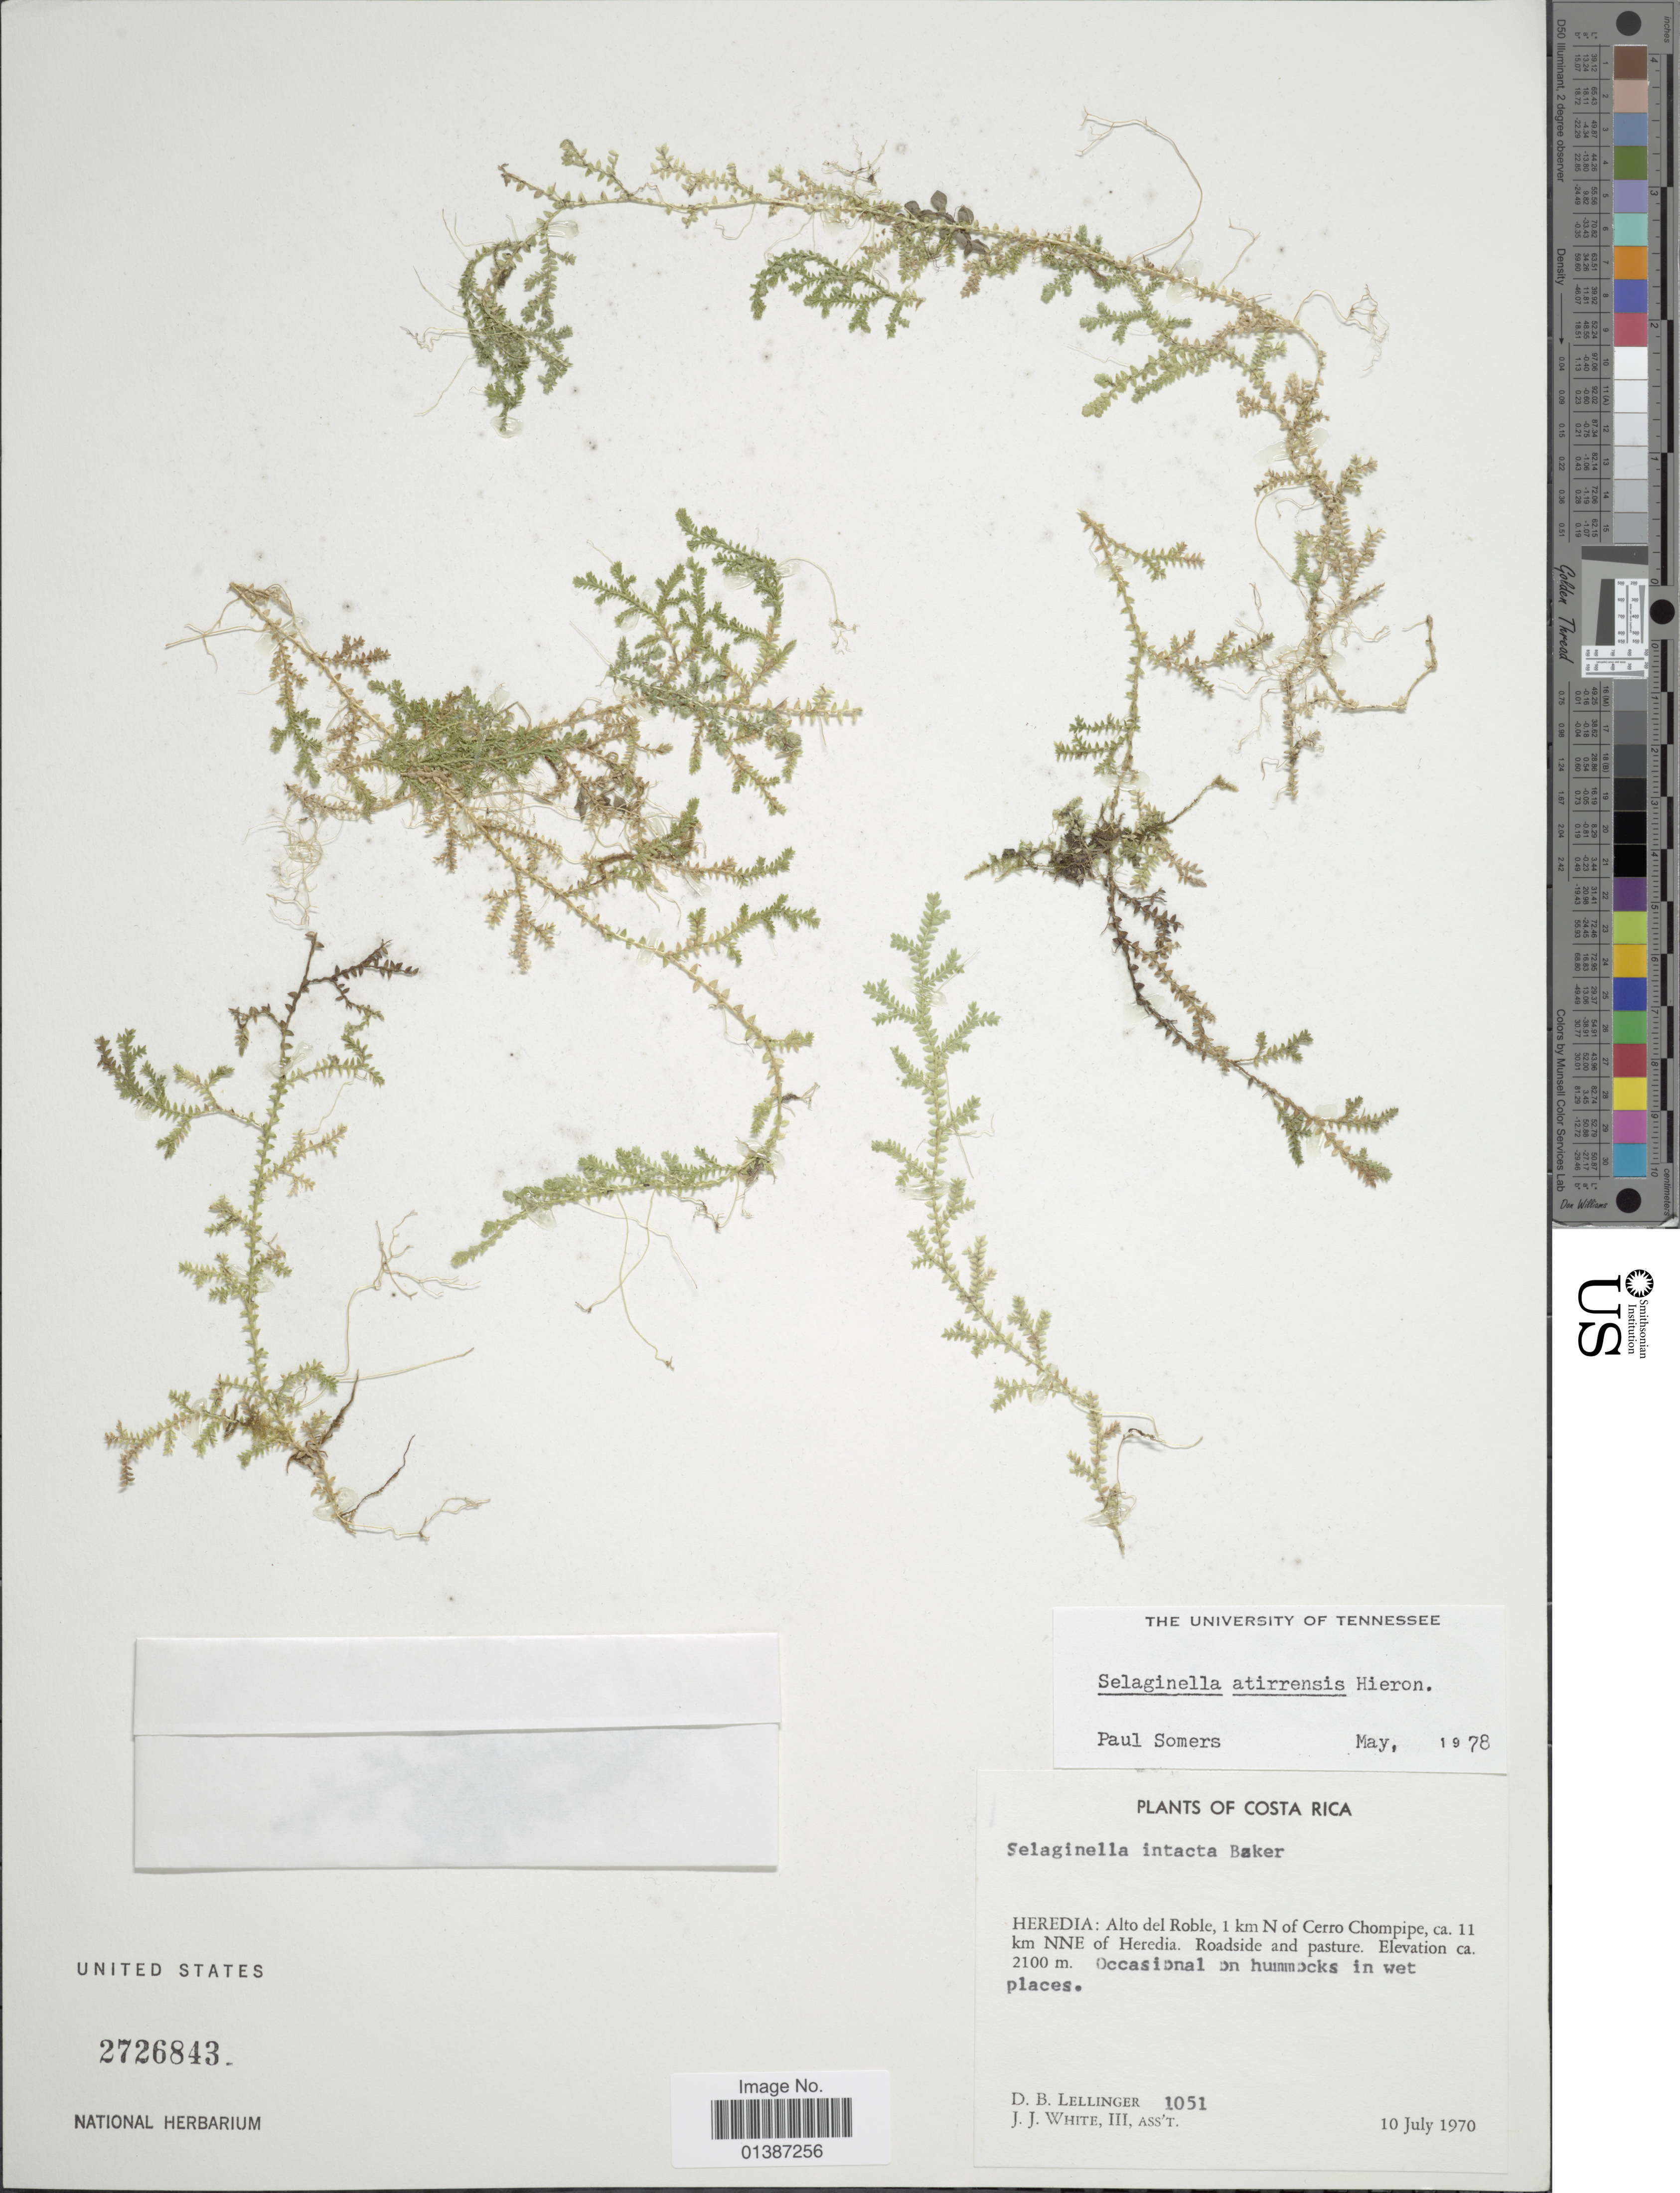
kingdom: Plantae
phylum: Tracheophyta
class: Lycopodiopsida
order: Selaginellales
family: Selaginellaceae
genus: Selaginella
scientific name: Selaginella atirrensis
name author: Hieron. in Engl. & Prantl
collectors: D. B. Lellinger & J. J. White III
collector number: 1051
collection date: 1970-07-10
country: Costa Rica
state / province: Heredia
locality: Alto del Roble, 1 km N of Cerro Chompipe, ca 11 km NNE of Heredia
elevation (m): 2100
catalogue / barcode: US 2726843